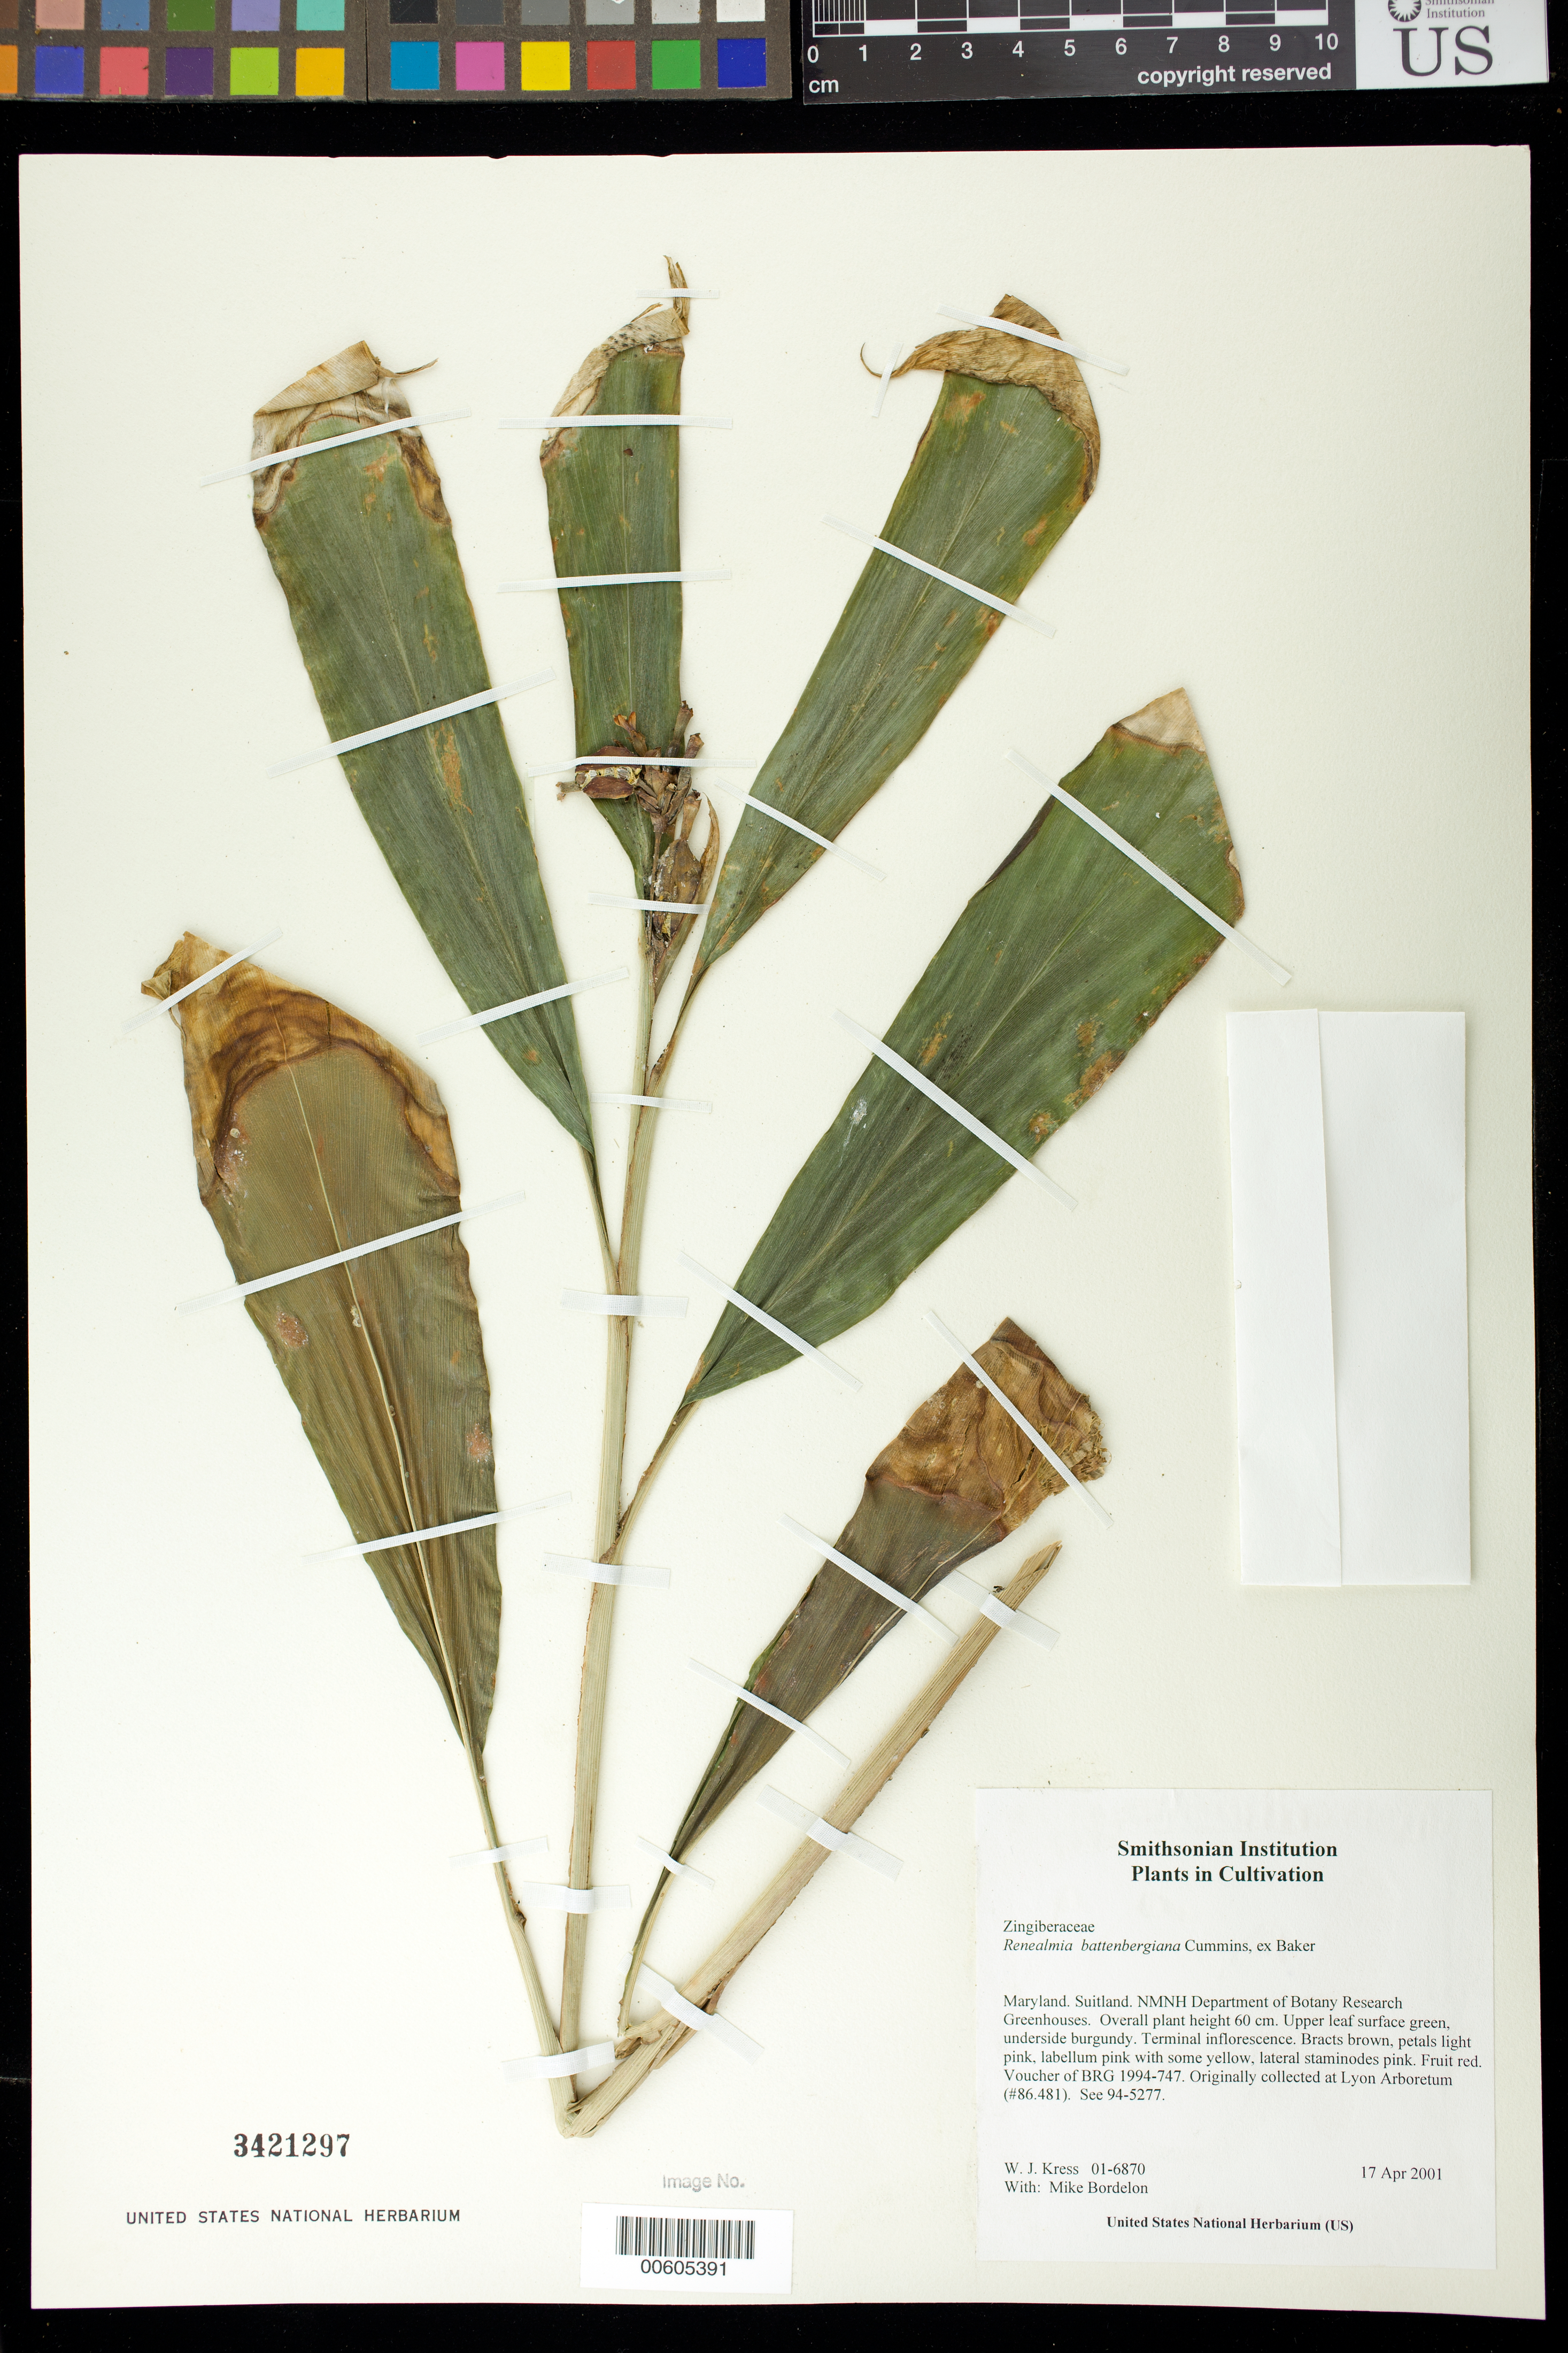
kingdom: Plantae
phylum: Tracheophyta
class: Liliopsida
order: Zingiberales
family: Zingiberaceae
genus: Renealmia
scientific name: Renealmia battenbergiana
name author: H.A. Cummins ex Baker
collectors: W. J. Kress & M. Bordelon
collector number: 01-6870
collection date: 2001-04-17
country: United States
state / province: Maryland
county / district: Prince George's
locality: NMNH Botany Research Greenhouses. Suitland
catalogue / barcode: US 3421297